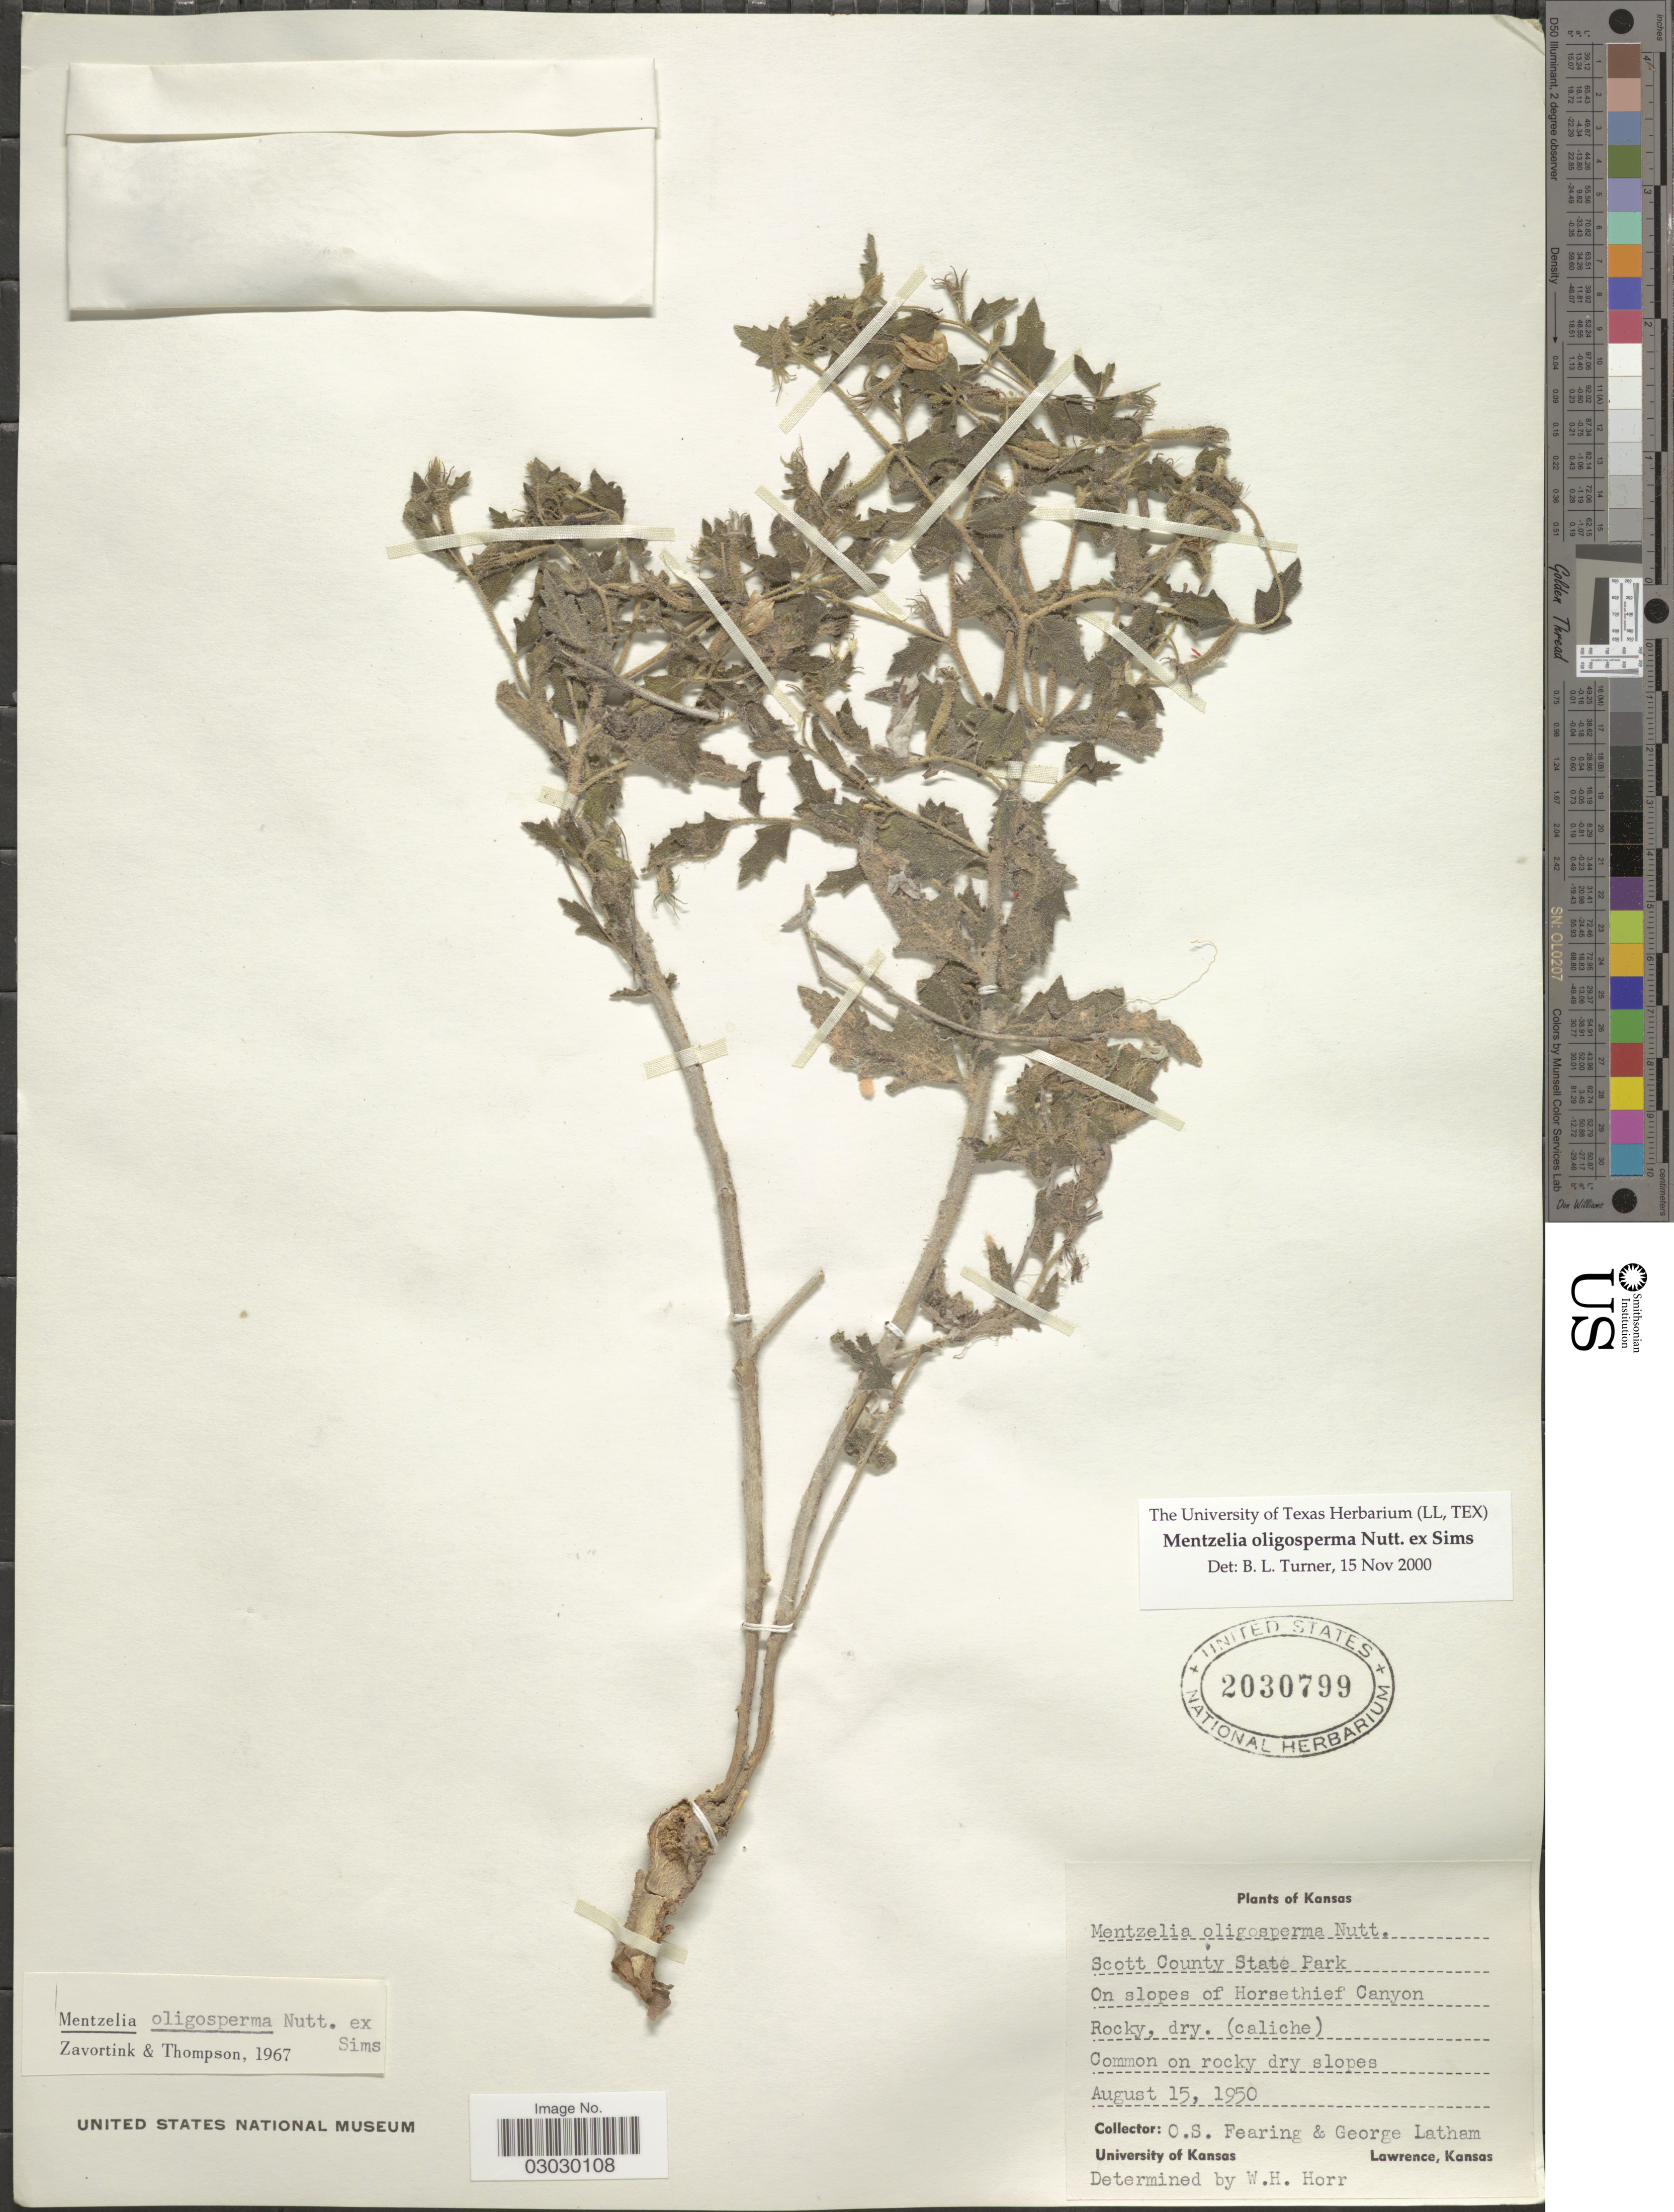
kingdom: Plantae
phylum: Tracheophyta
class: Magnoliopsida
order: Cornales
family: Loasaceae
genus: Mentzelia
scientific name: Mentzelia oligosperma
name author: Nutt. ex Sims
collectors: O. S. Fearing & G. Latham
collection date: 1950-08-15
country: United States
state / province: Kansas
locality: Scott County State Park. On slopes of Horsethief Canyon.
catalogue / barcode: US 2030799